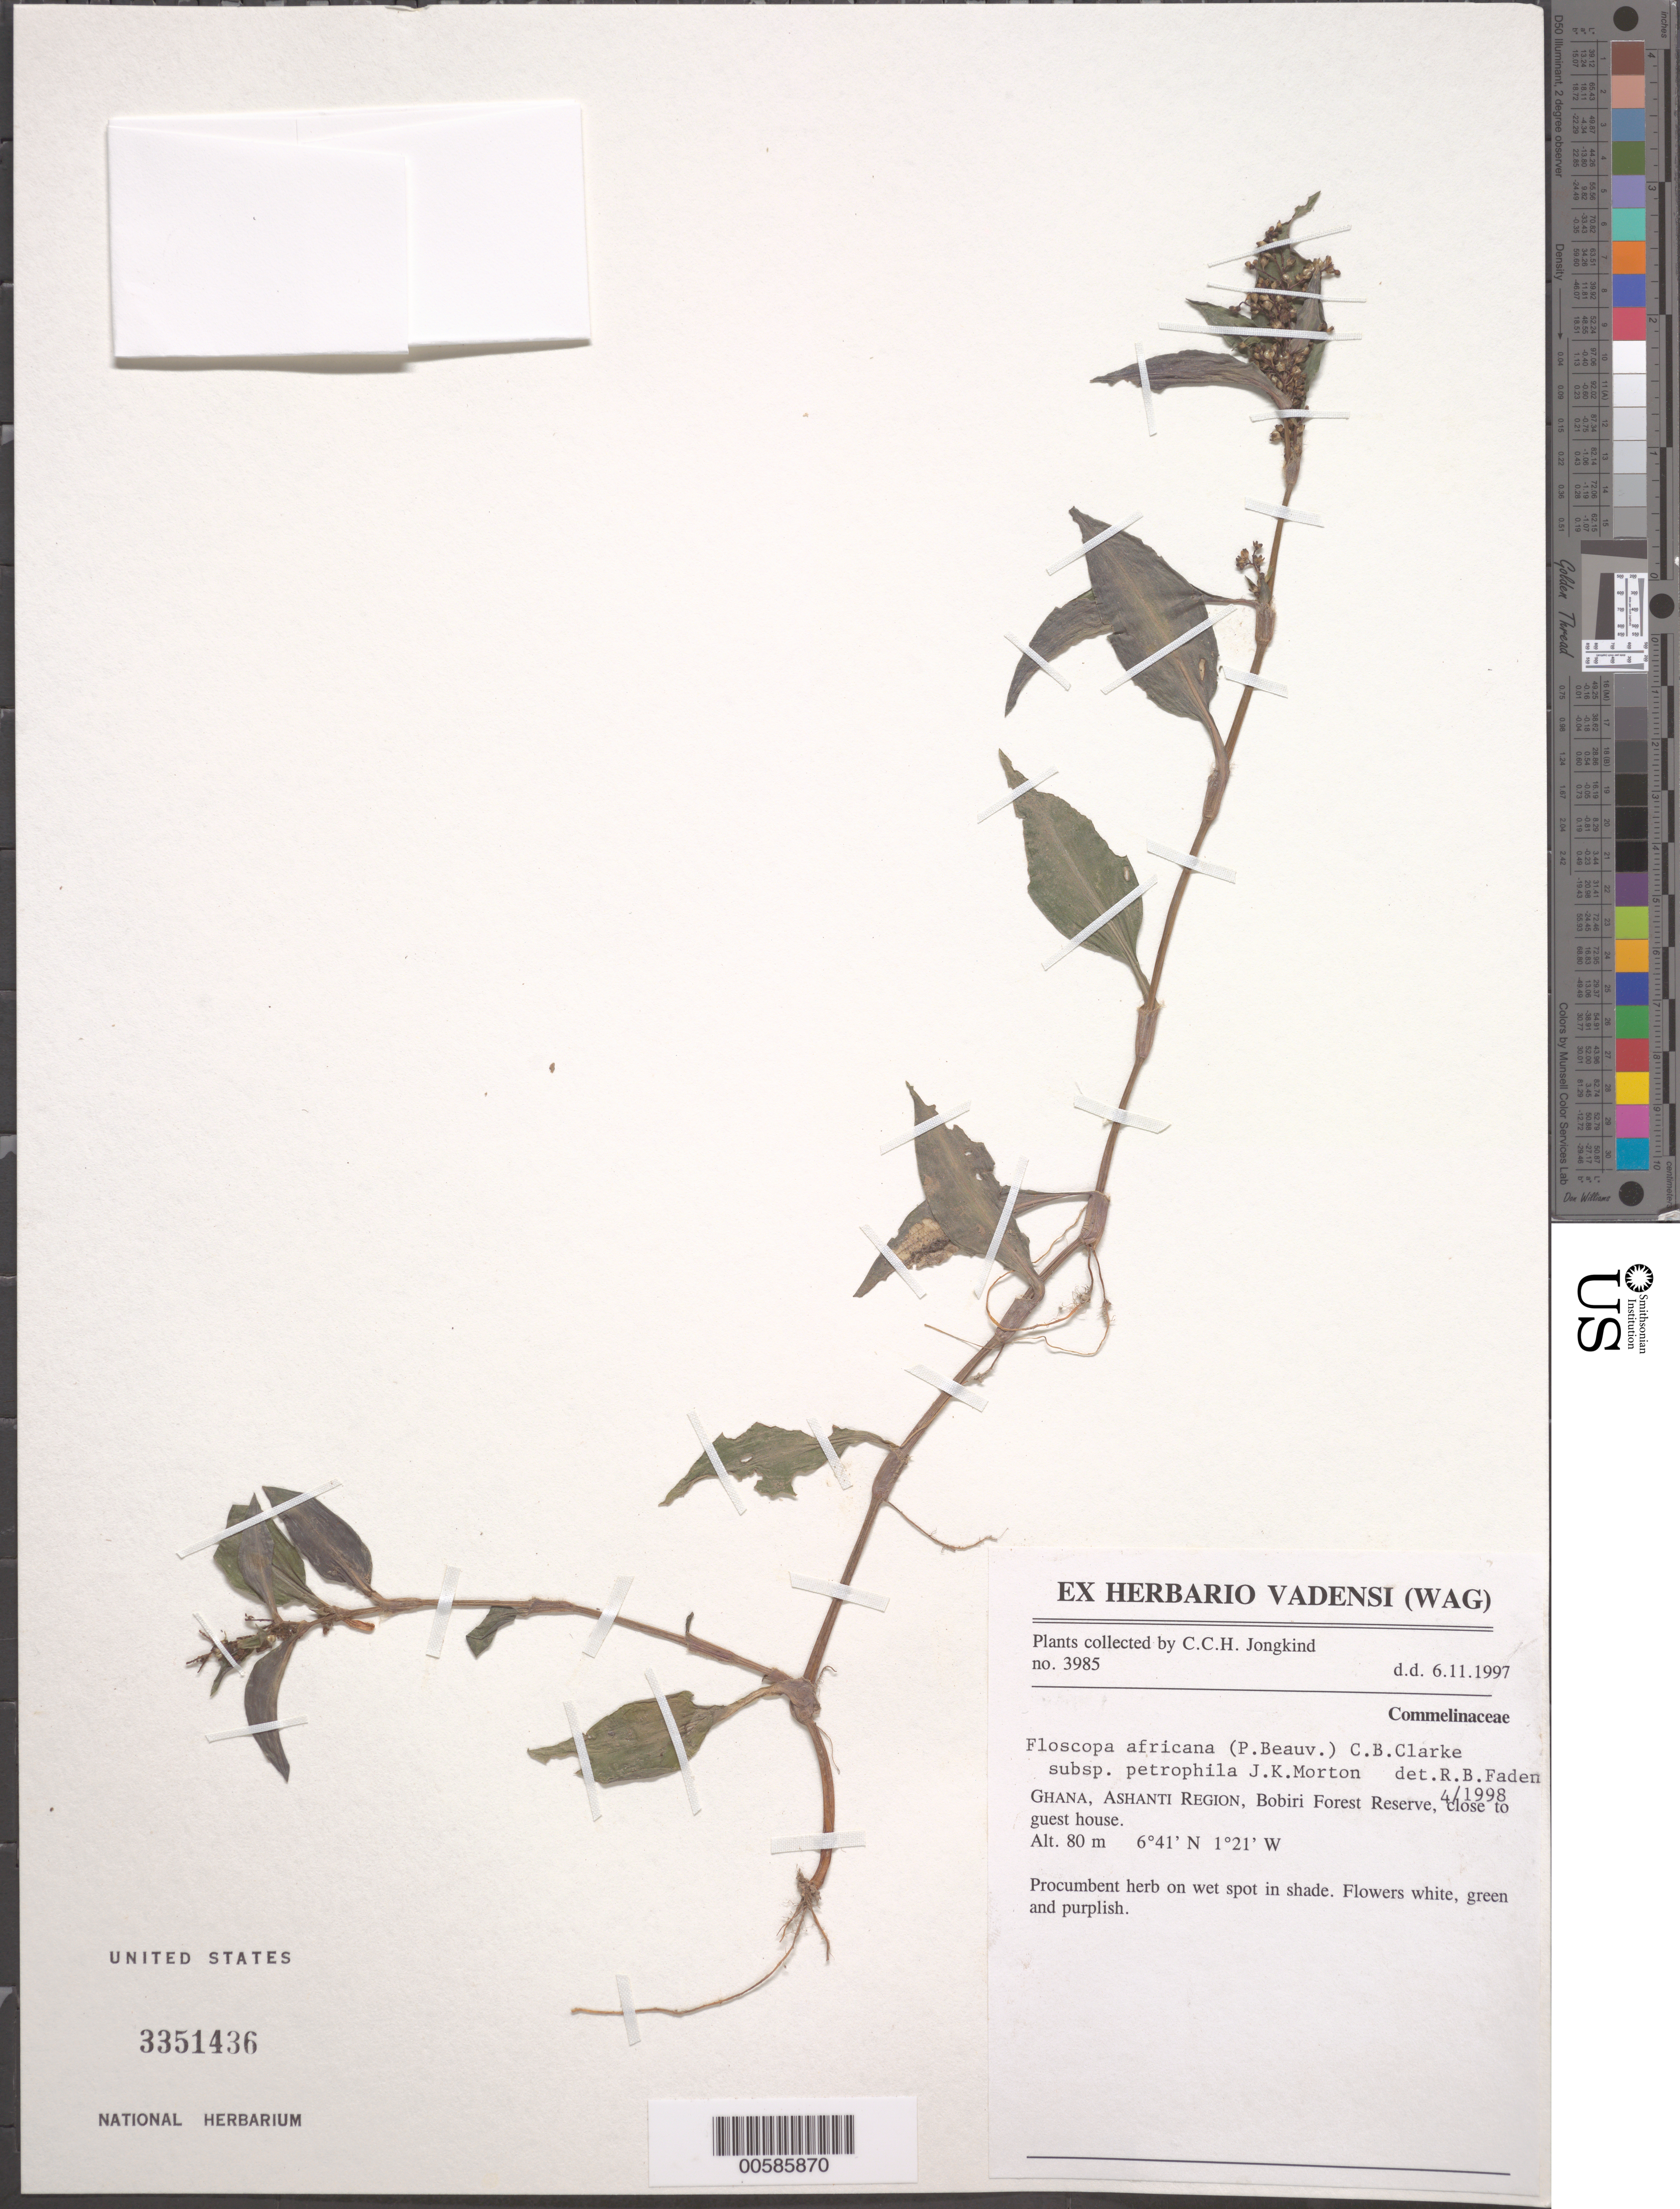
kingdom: Plantae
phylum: Tracheophyta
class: Liliopsida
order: Commelinales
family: Commelinaceae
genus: Floscopa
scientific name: Floscopa africana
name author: (P. Beauv.) C.B. Clarke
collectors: C. C. Jongkind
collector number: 3985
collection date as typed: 06 Nov 1997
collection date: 1997-11-06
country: Ghana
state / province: Ashanti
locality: Bobiri forest reserve, close to guest house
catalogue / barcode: US 3351436